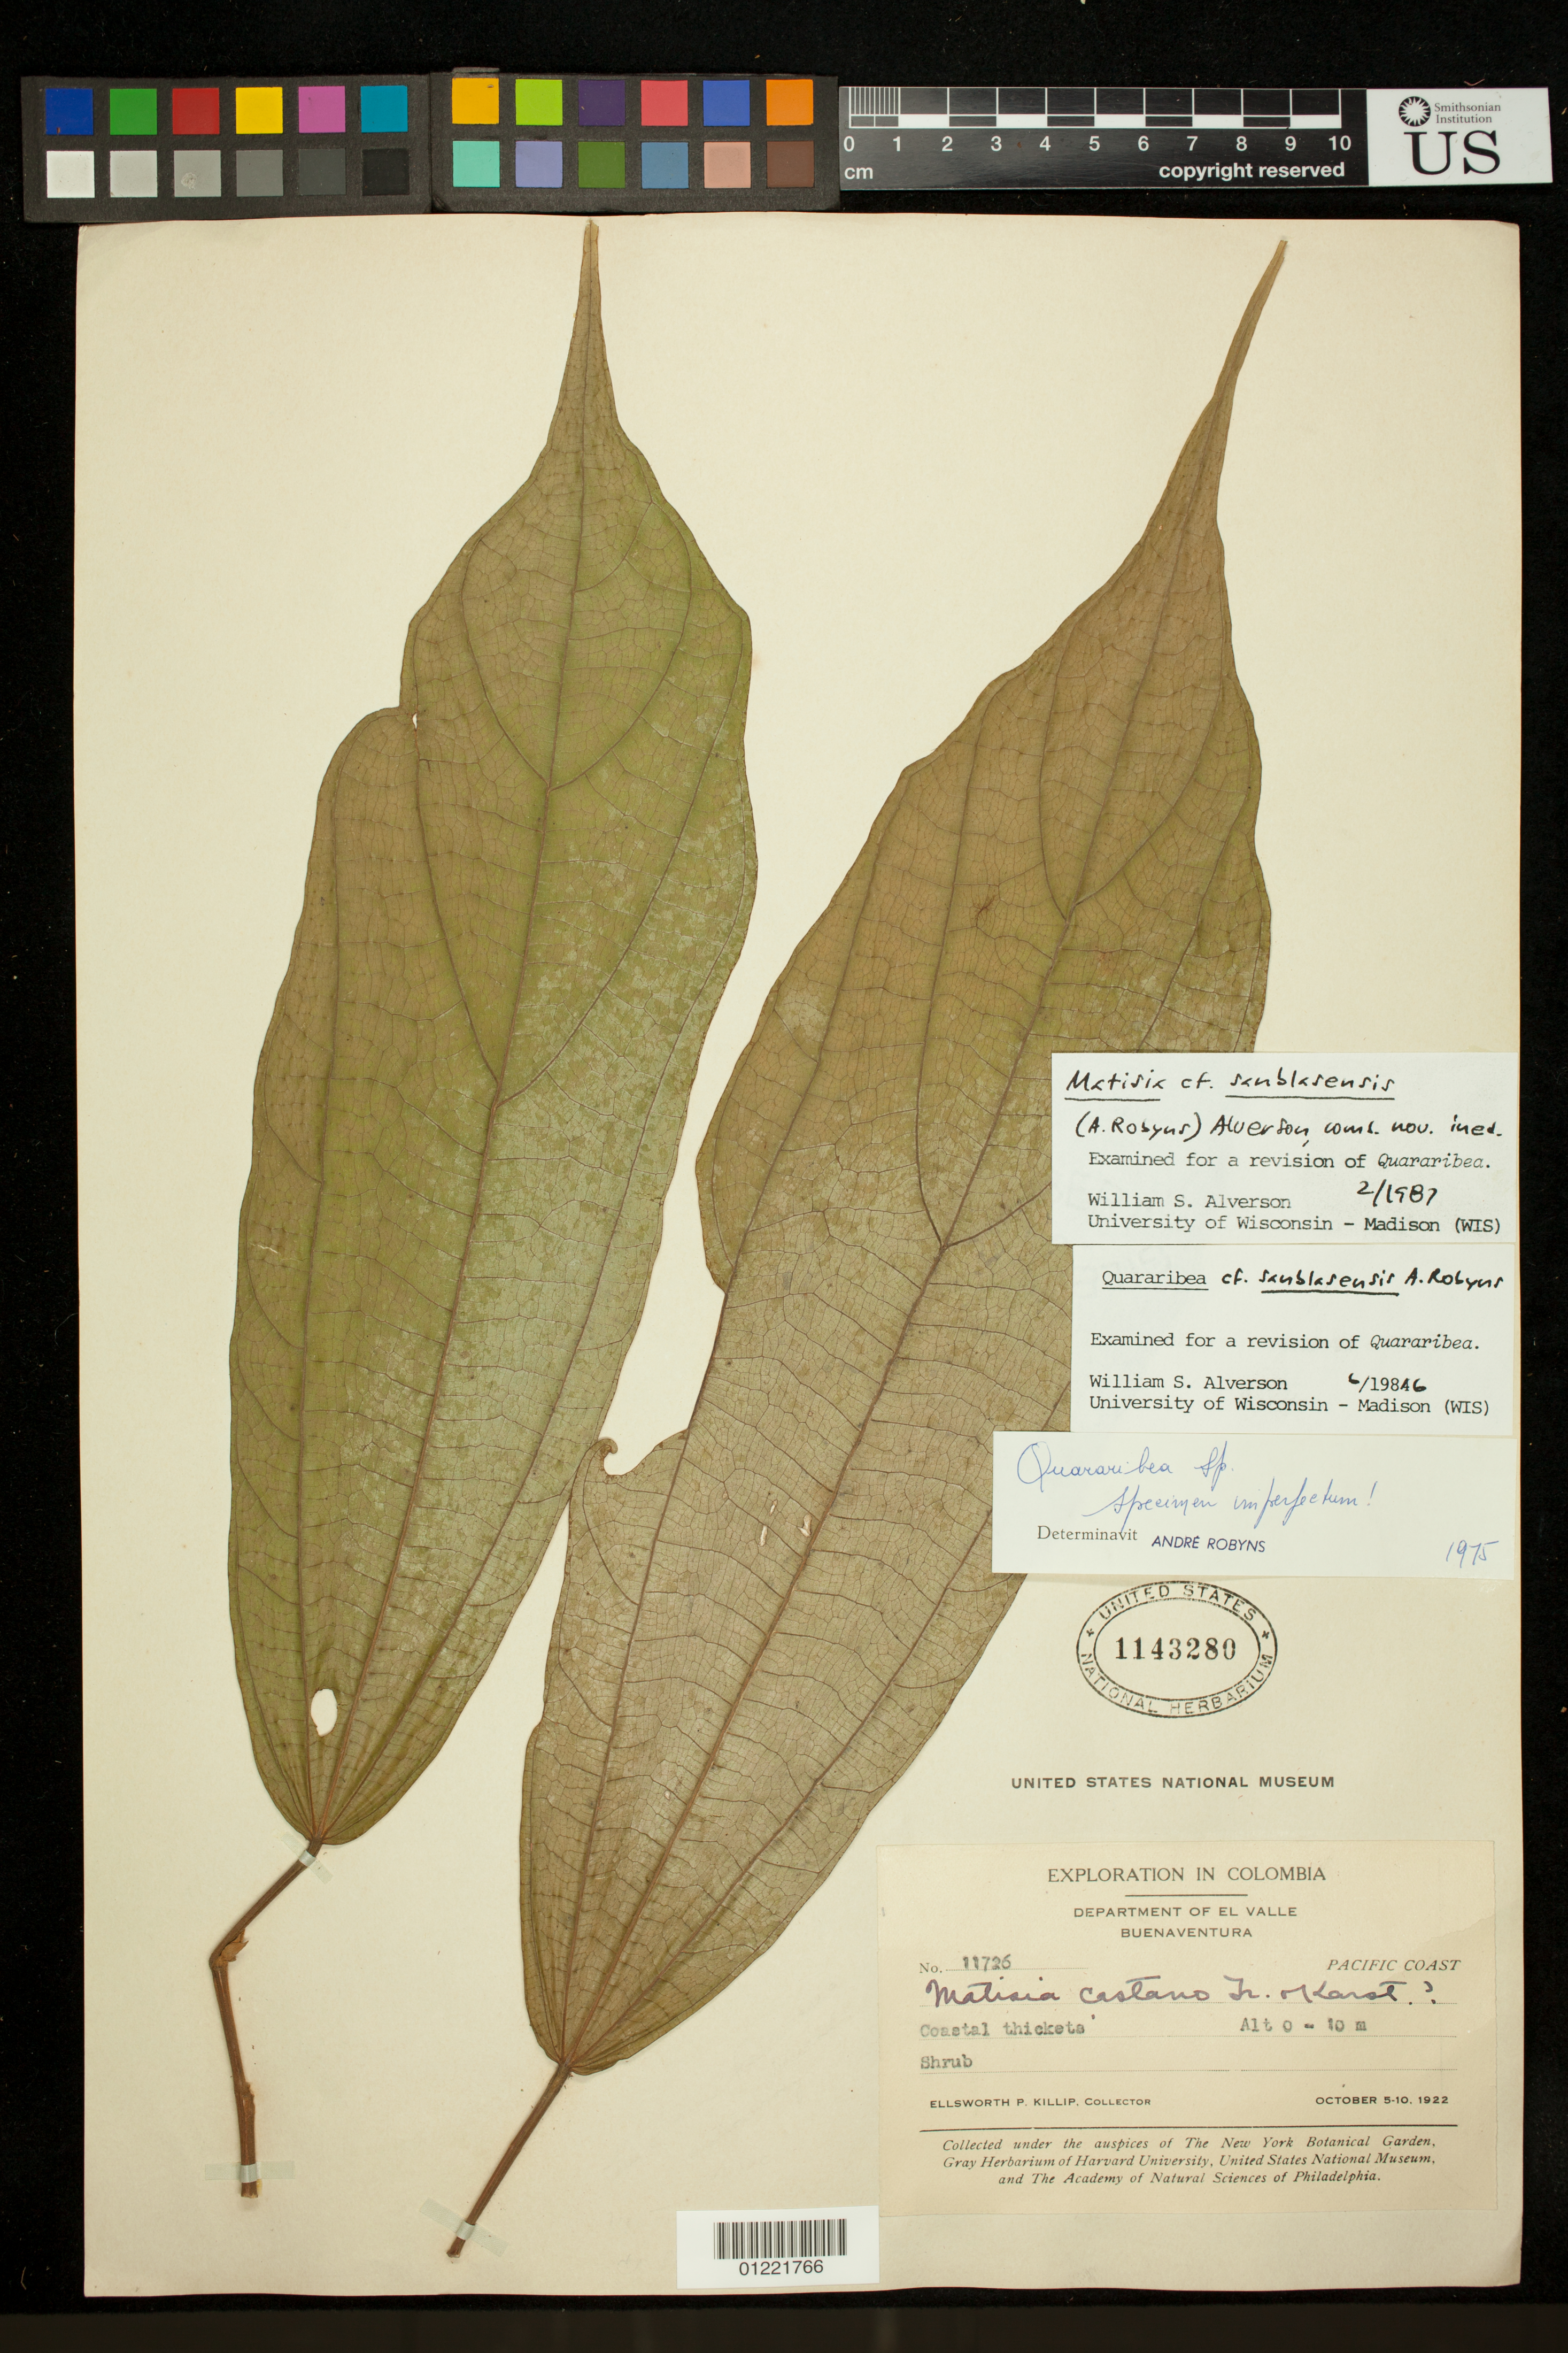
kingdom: Plantae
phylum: Tracheophyta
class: Magnoliopsida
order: Malvales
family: Malvaceae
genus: Matisia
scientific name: Matisia sanblasensis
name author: (A. Robyns) Cuatrec.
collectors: E. P. Killip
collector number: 11726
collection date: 1922-10-05/1922-10-10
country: Colombia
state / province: Valle del Cauca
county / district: Buenaventura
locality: Department of El Valle, Buenaventura.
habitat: Coastal thickets.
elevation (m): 0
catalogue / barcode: US 1143280